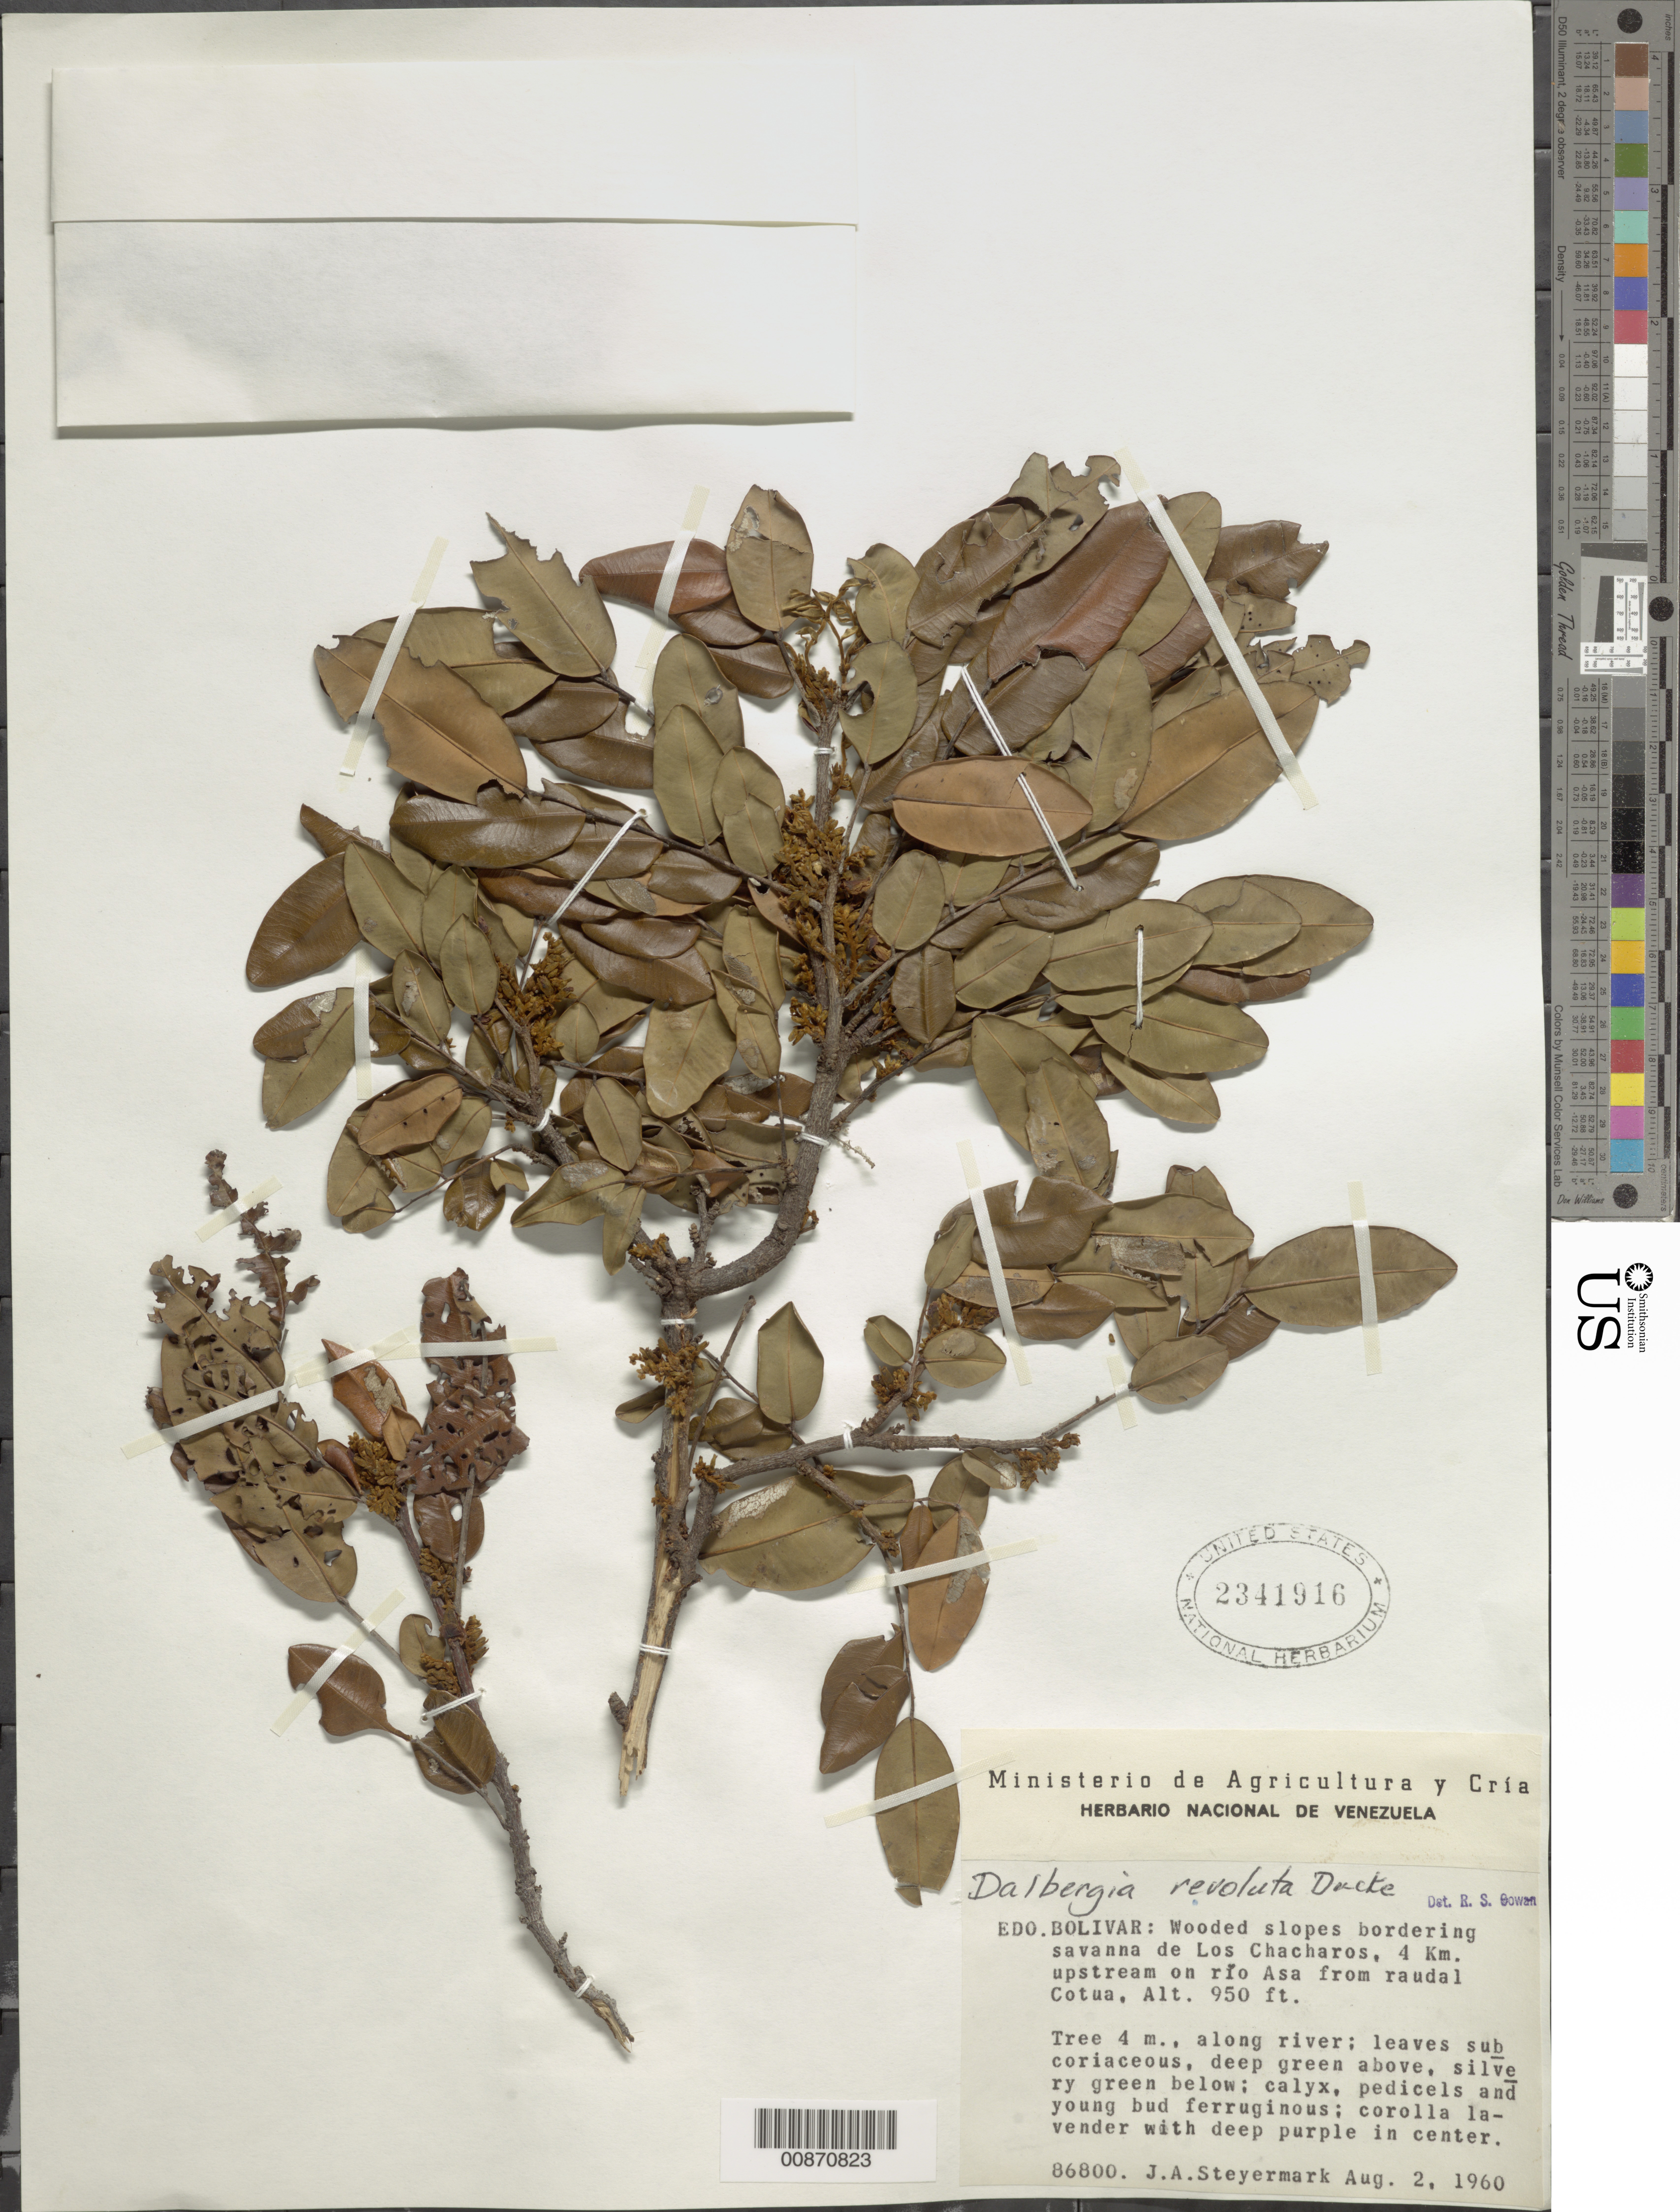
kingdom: Plantae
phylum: Tracheophyta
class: Magnoliopsida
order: Fabales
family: Fabaceae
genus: Dalbergia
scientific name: Dalbergia glauca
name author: (Desv.) Amshoff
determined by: Cowan, R. S.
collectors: J. Steyermark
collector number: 86800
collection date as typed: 2-Aug-60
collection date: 1960-08-02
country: Venezuela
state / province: Bolívar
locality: Los Chacharos, 4 km upstream on Río Asa from Raudal Cotua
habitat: Wooded slopes bordering savanna; along river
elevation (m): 290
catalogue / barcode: US 2341916